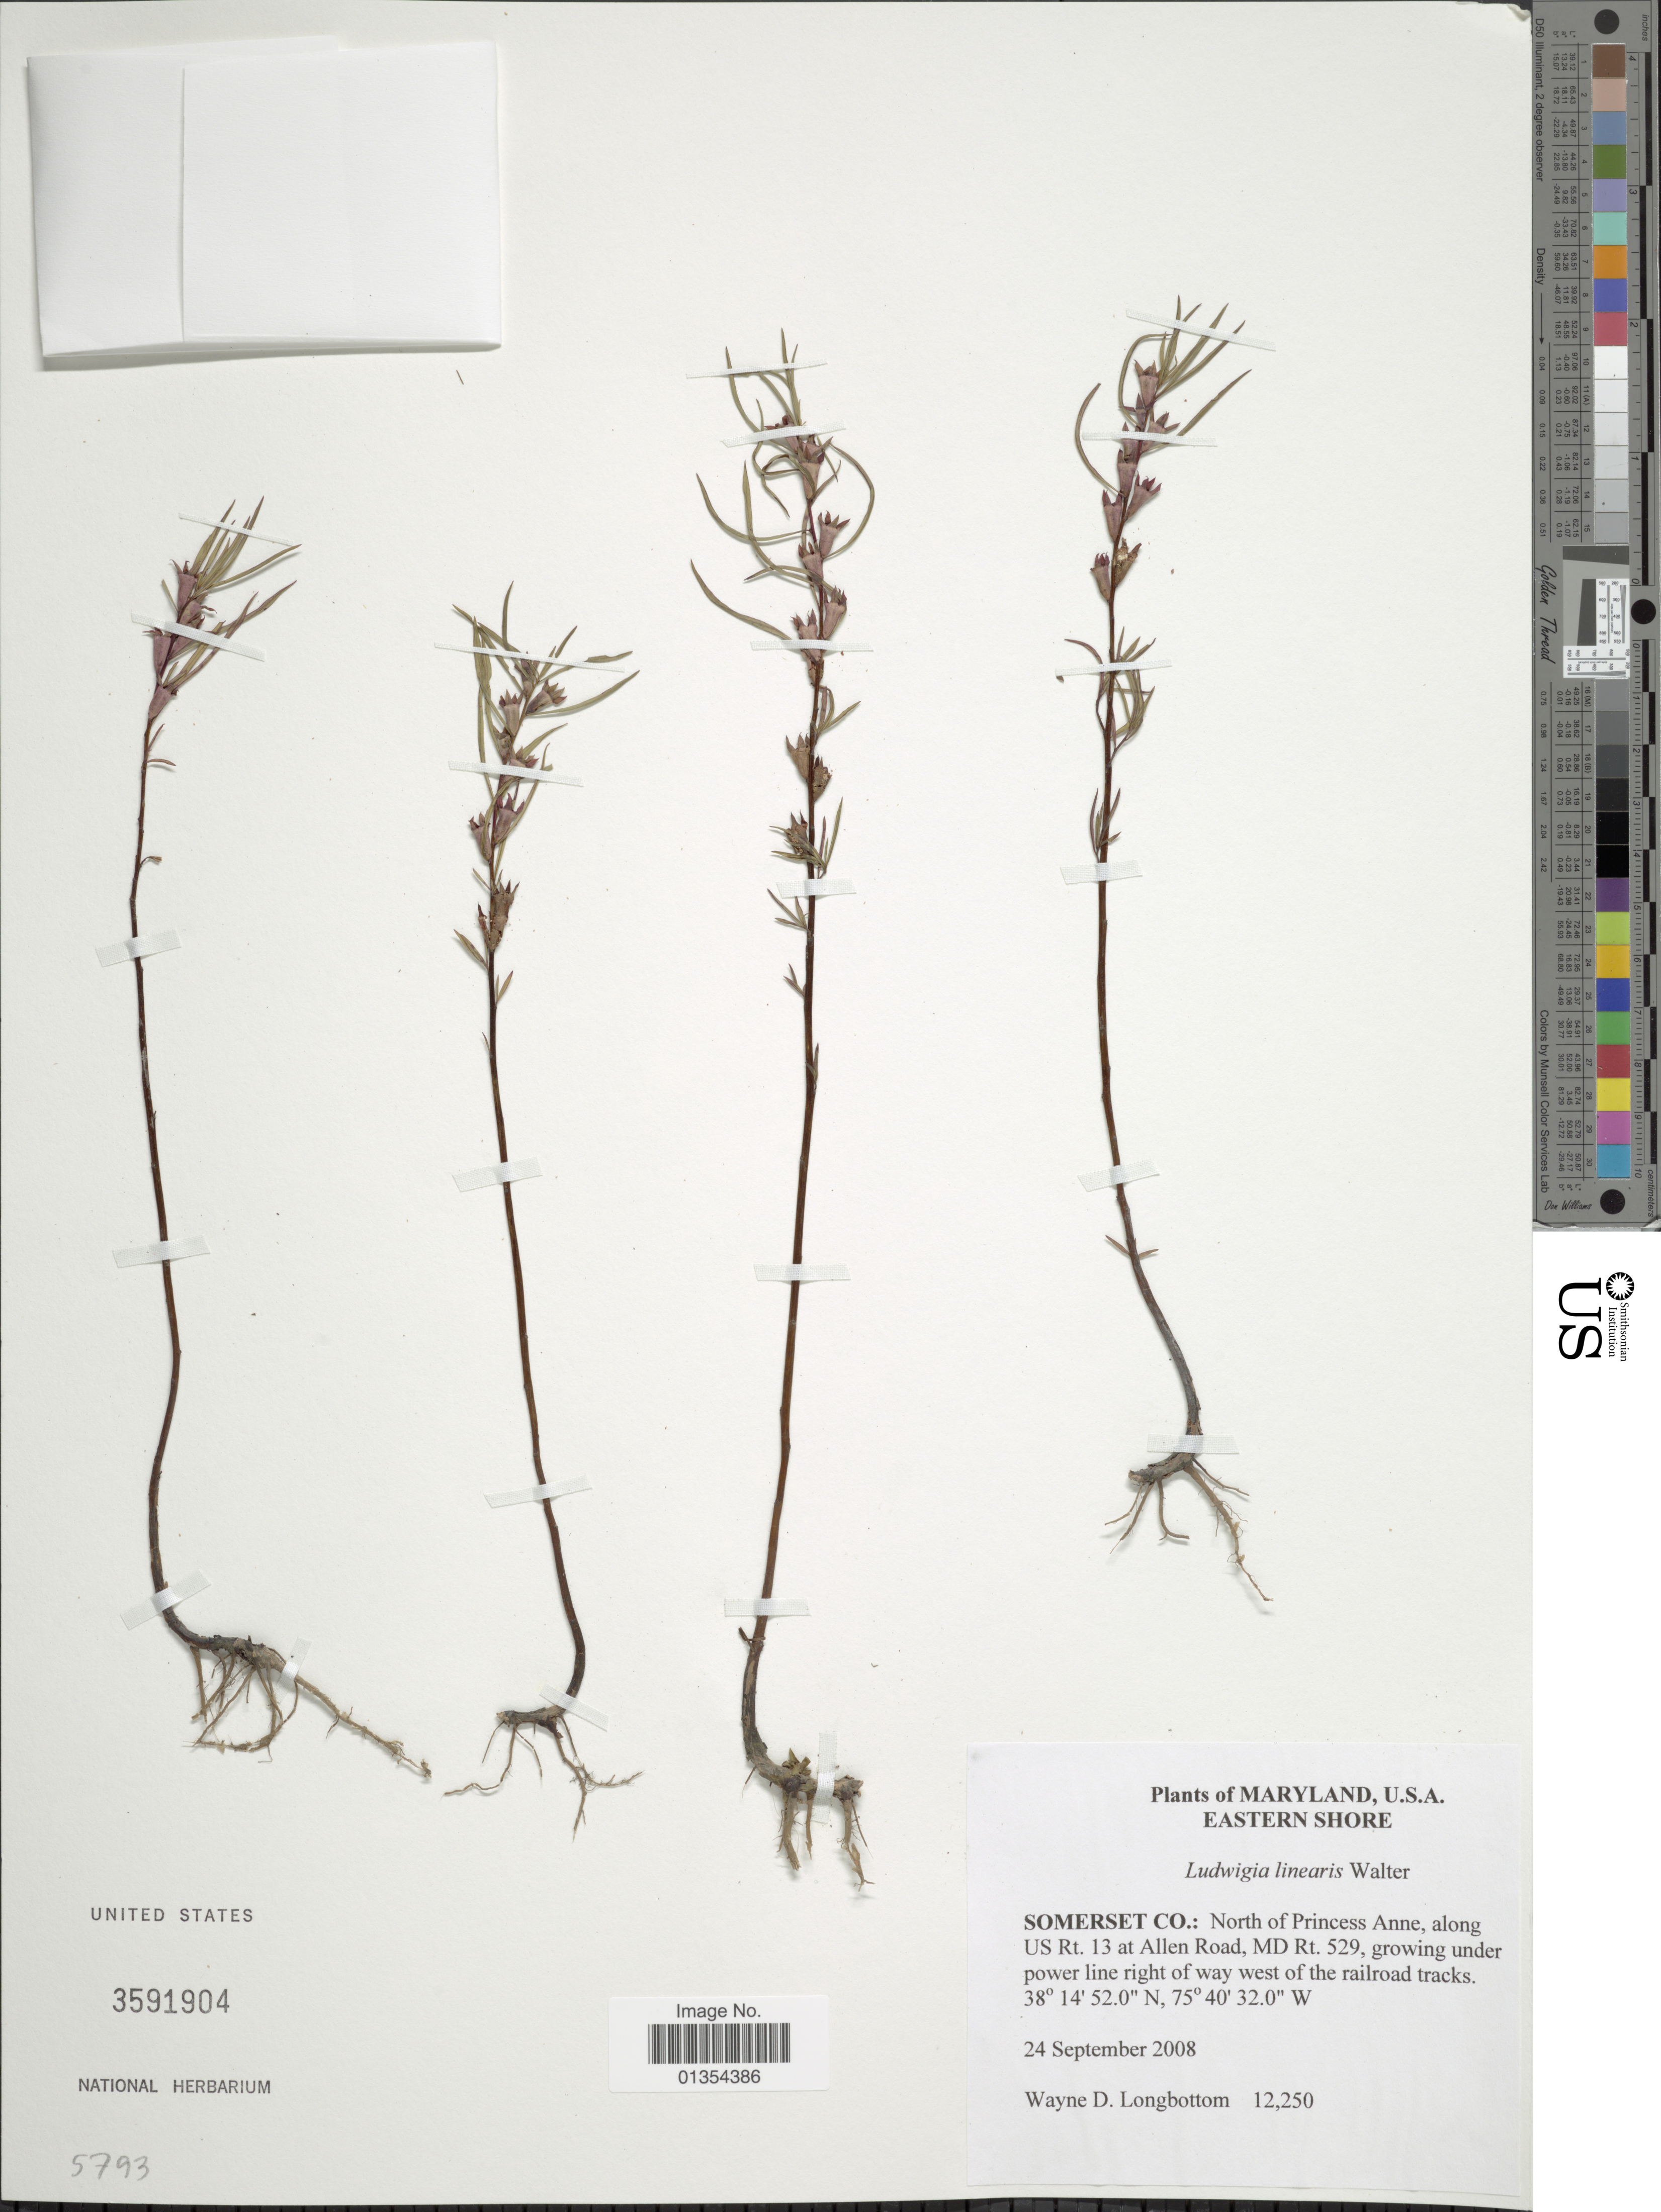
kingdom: Plantae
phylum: Tracheophyta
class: Magnoliopsida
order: Myrtales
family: Onagraceae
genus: Ludwigia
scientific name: Ludwigia linearis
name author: Walter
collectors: W. D. Longbottom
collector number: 12250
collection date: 2008-09-24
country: United States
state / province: Maryland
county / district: Somerset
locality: Eastern Shore, Somerset Co.: North of Princess Anne, along US Rt. 13 at Allen Road, MD Rt 529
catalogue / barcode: US 3591904